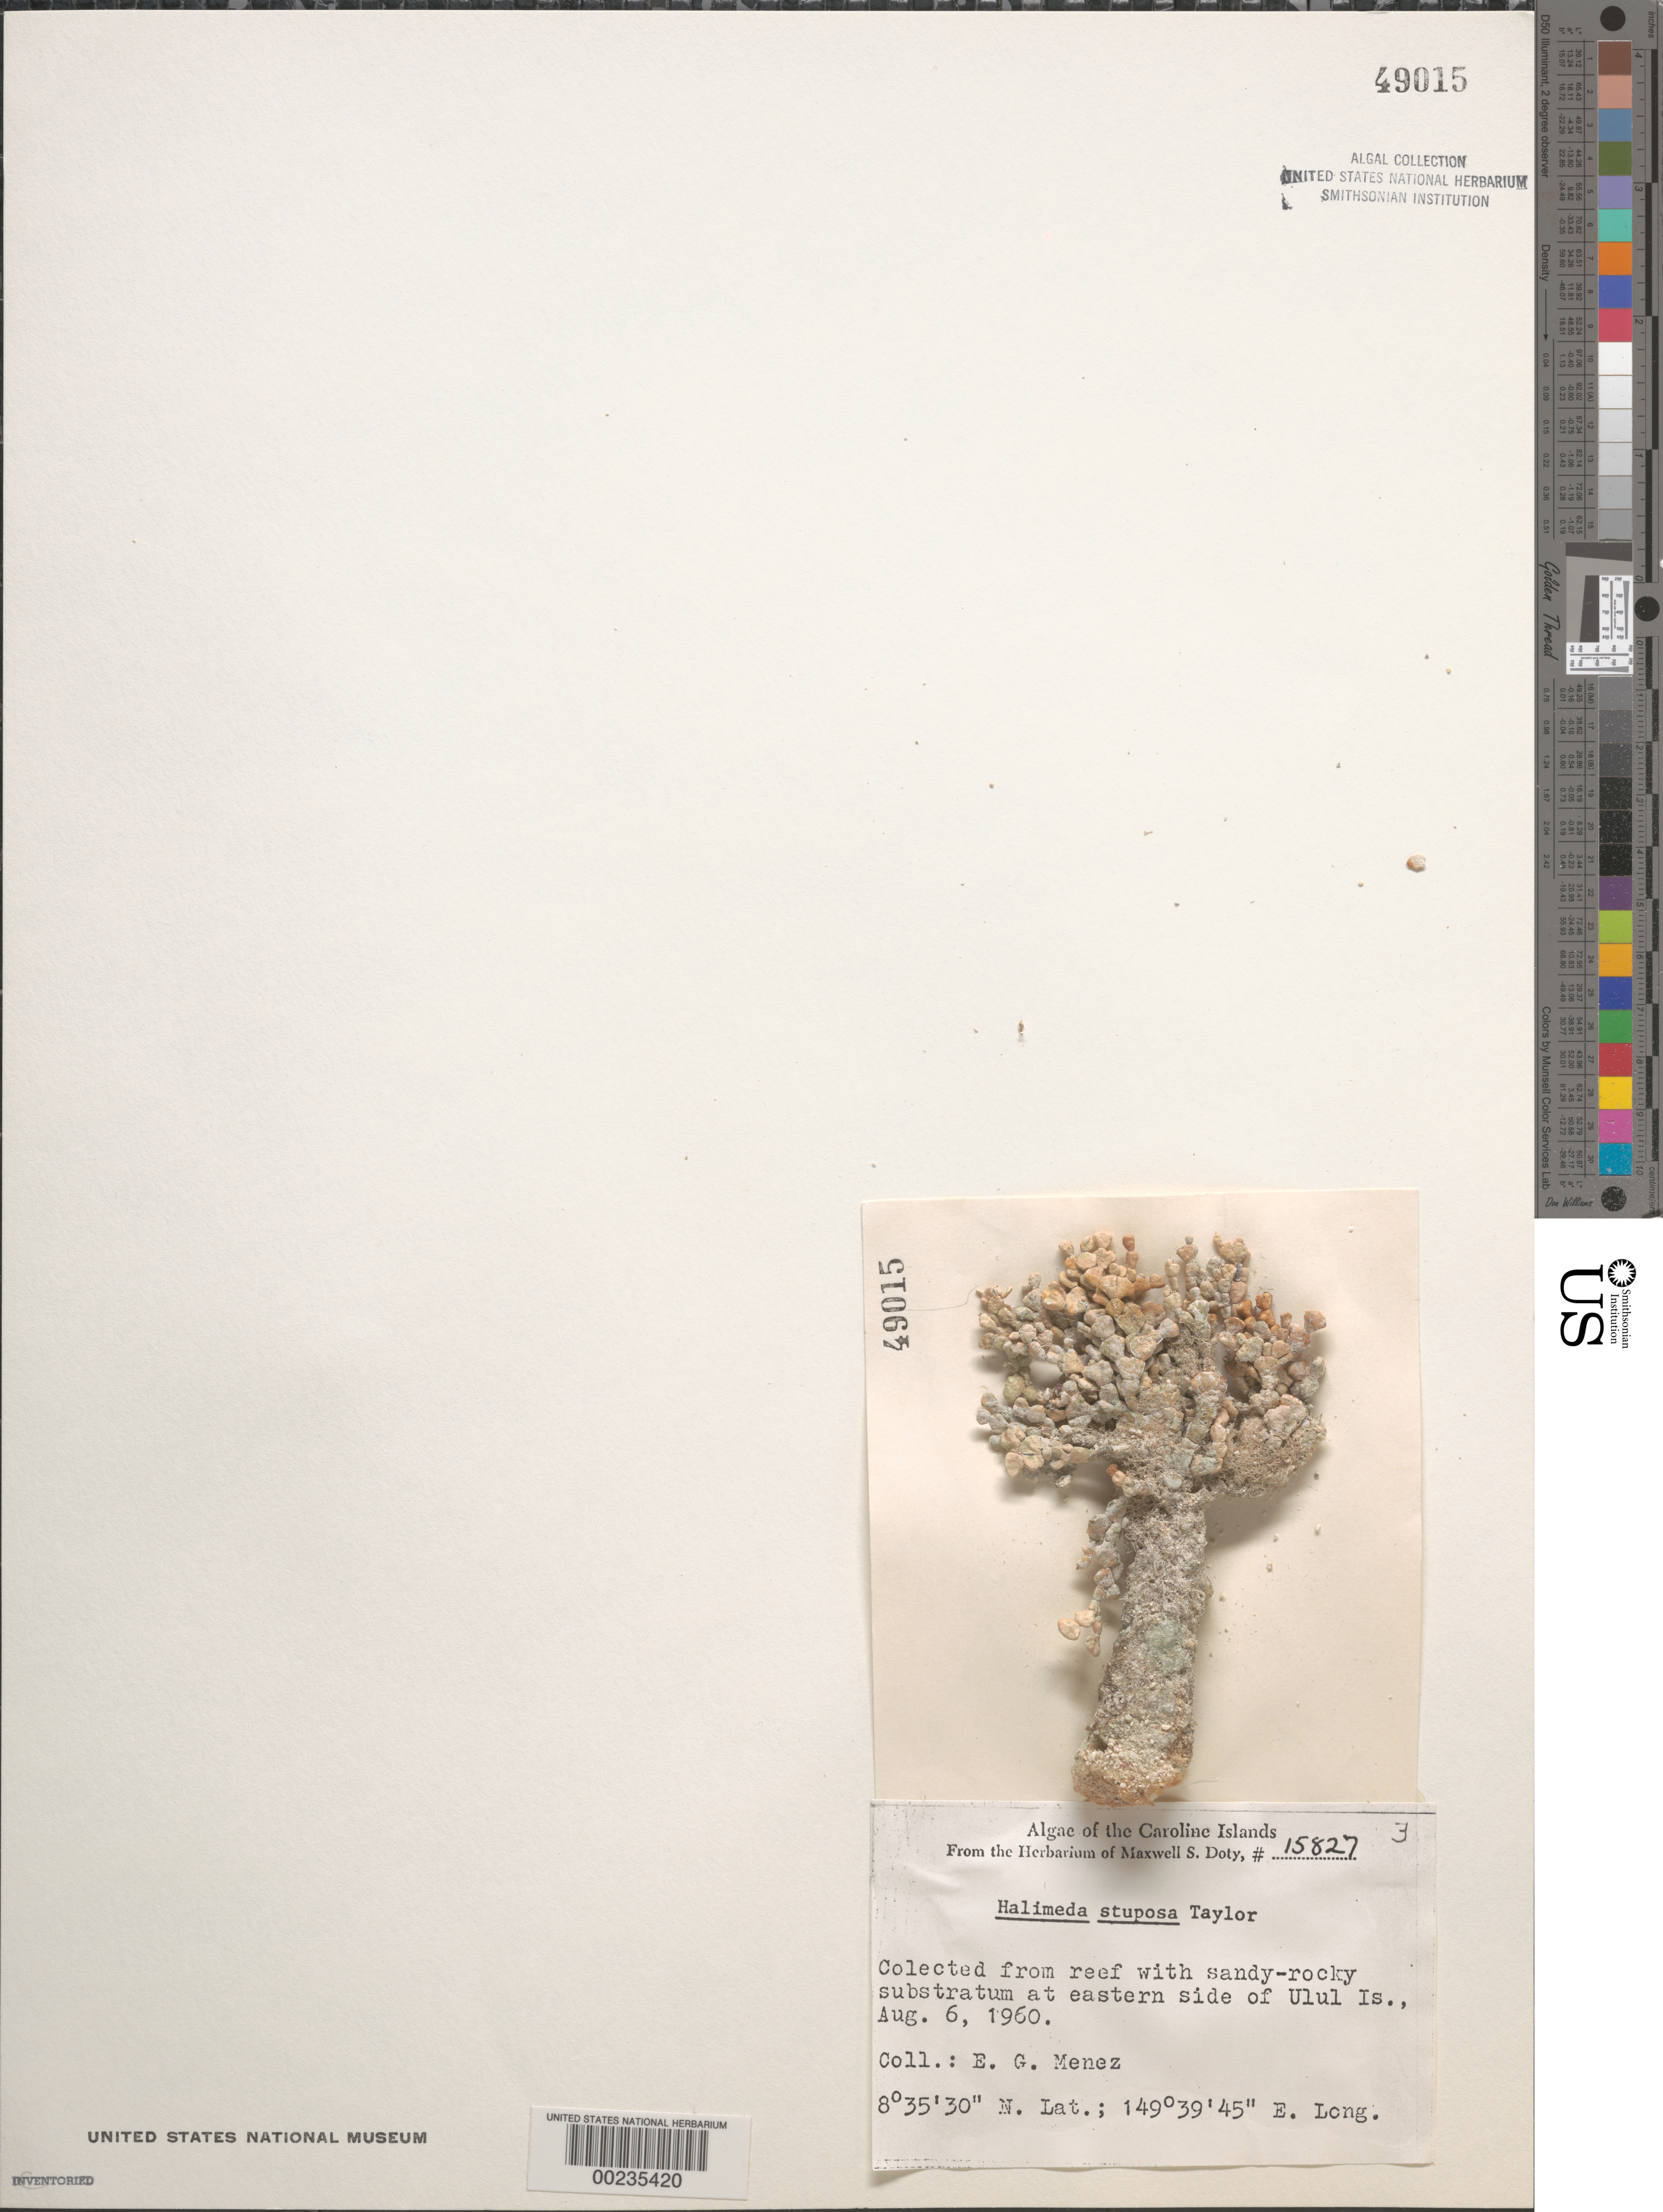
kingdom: Plantae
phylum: Chlorophyta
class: Ulvophyceae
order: Bryopsidales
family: Halimedaceae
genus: Halimeda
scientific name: Halimeda stuposa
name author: W.R. Taylor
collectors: Meñez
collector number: MSD 15827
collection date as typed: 06 Aug 1960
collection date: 1960-08-06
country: Micronesia, Federated States of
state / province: Truk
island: Namonuito Atoll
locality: Ulul Islet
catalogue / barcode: US 49015